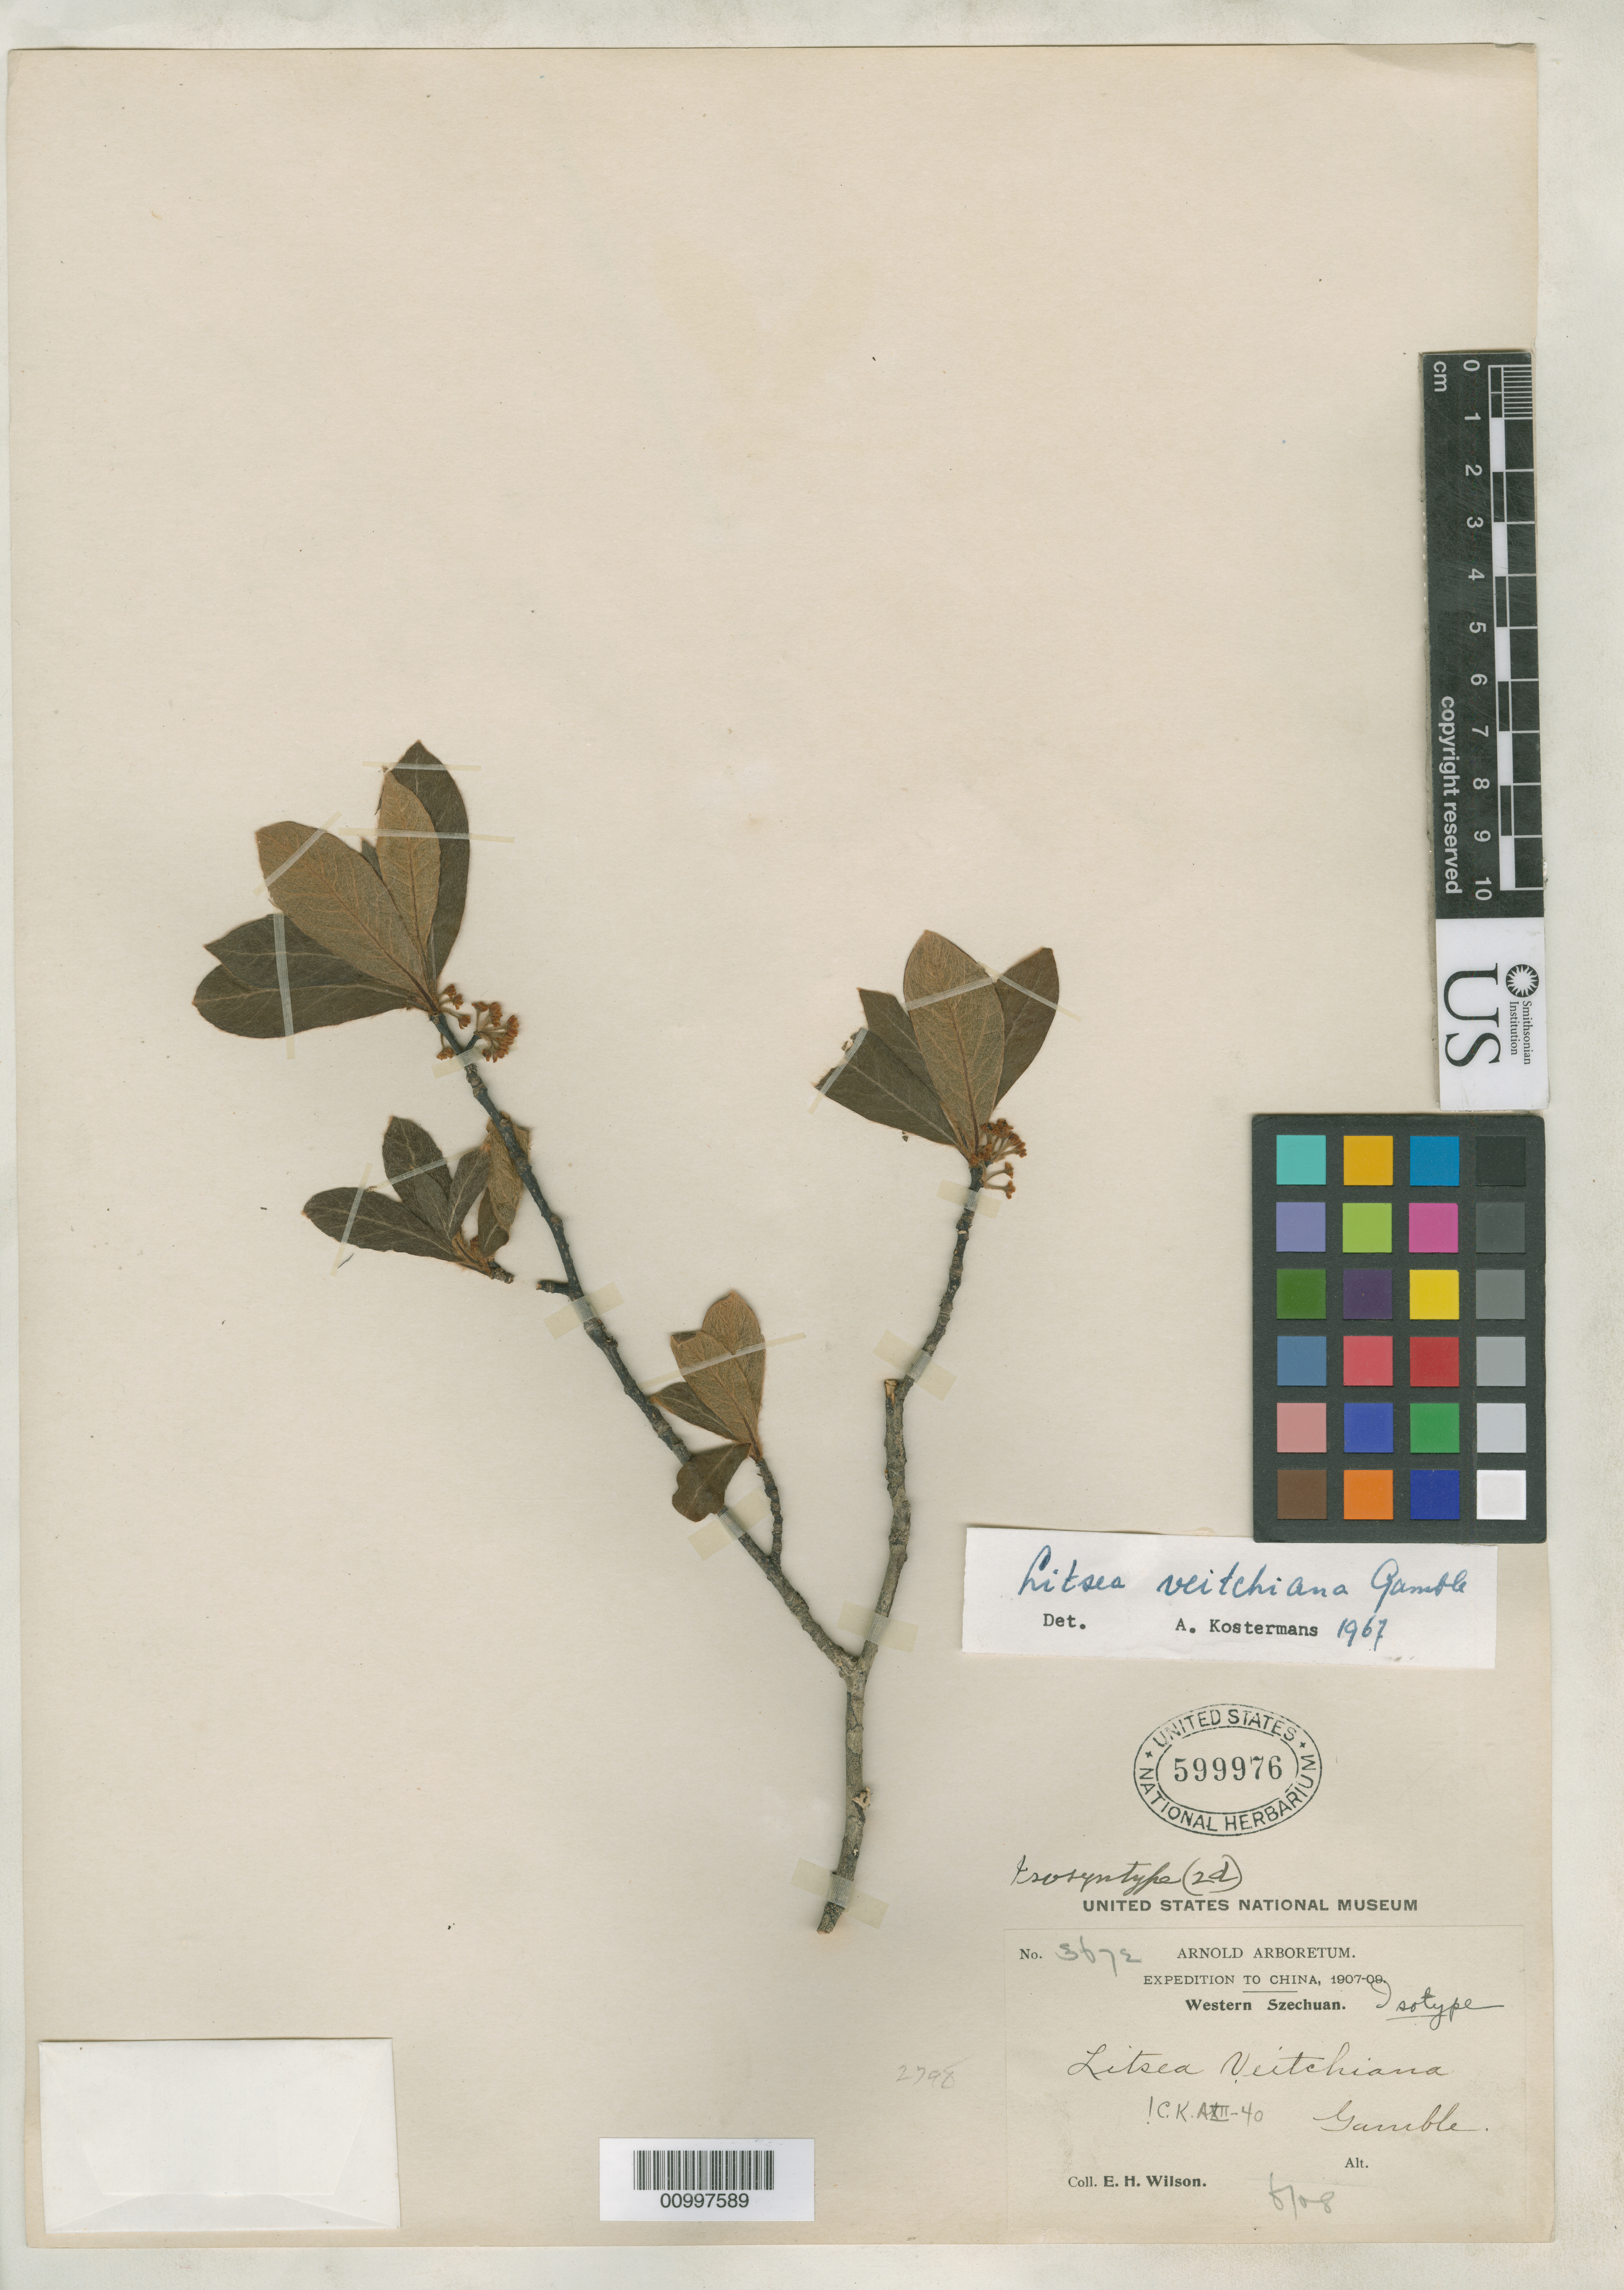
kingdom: Plantae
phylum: Tracheophyta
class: Magnoliopsida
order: Laurales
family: Lauraceae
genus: Litsea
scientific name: Litsea veitchiana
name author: Gamble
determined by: Kostermans, A. J. G. H.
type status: Isosyntype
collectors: E. H. Wilson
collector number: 3672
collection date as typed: Jun 1908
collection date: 1908-06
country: China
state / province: Sichuan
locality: Western Szechuan.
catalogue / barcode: US 599976